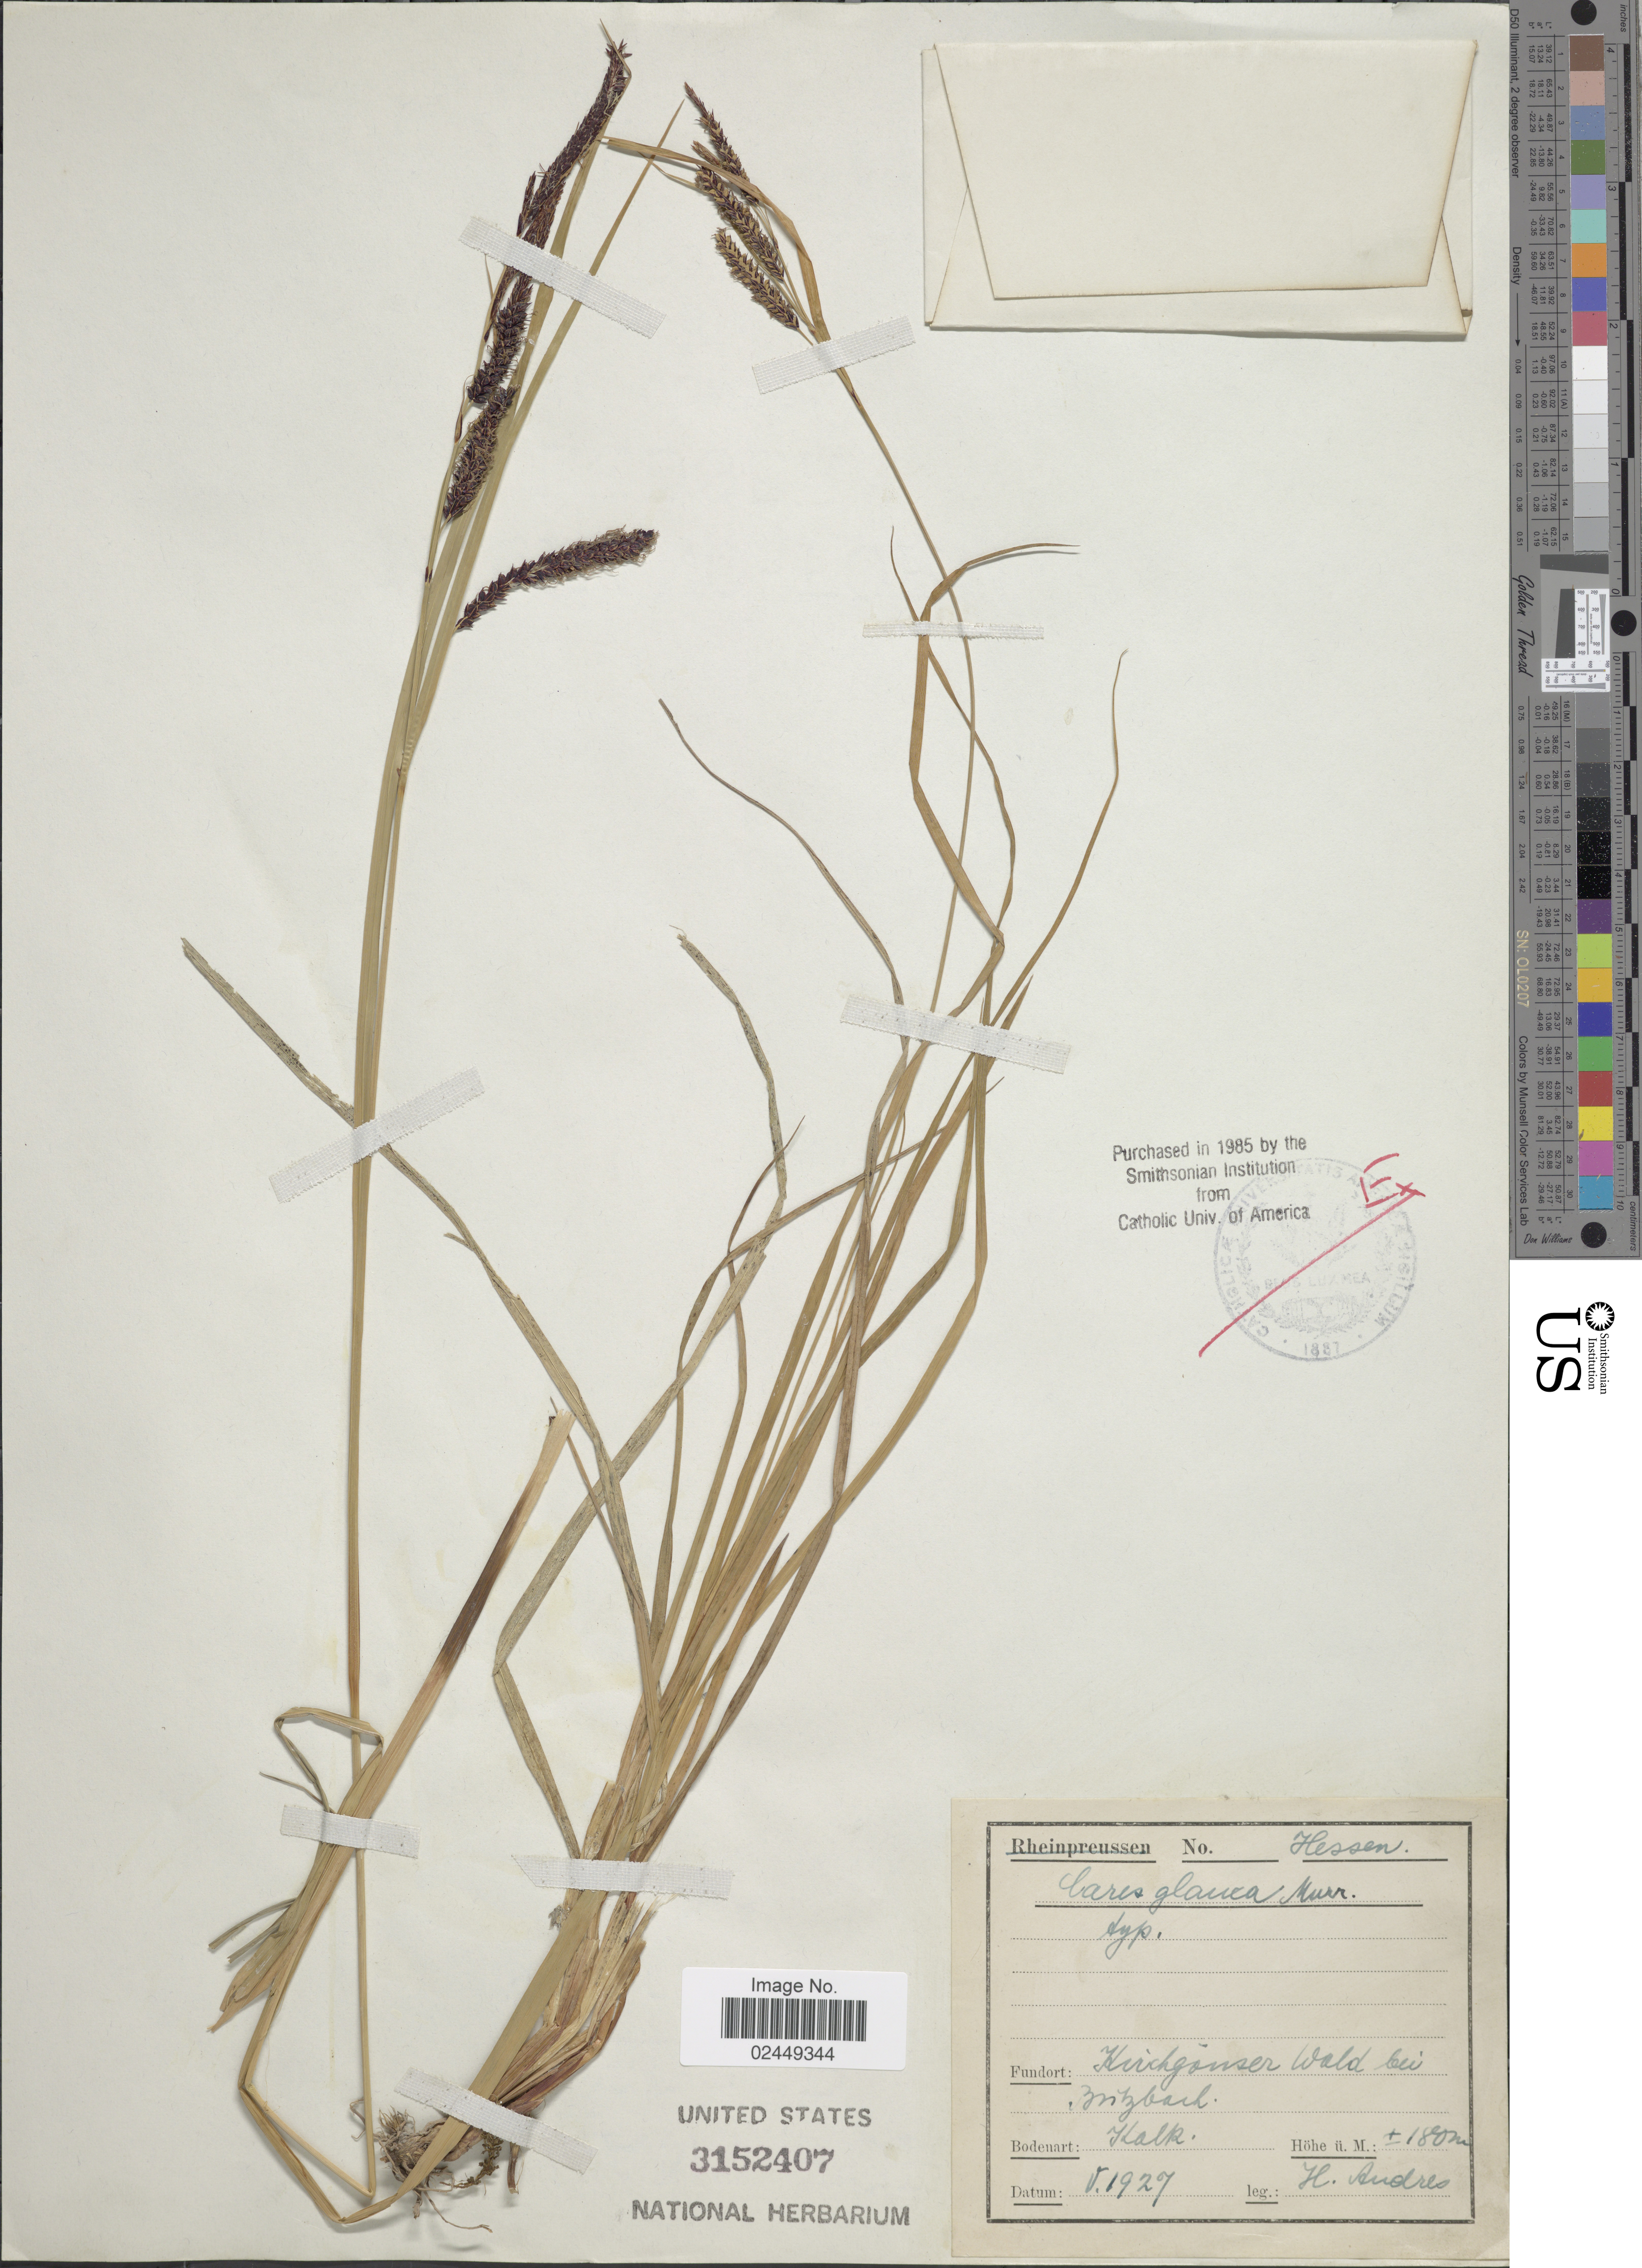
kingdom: Plantae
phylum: Tracheophyta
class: Liliopsida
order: Poales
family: Cyperaceae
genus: Carex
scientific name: Carex flacca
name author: Schreb.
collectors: H. Andres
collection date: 1927-05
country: Germany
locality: Hessen, Kuchgonser Wald bei Bitzbach, Kalk [interpreted]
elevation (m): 180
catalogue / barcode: US 3152407